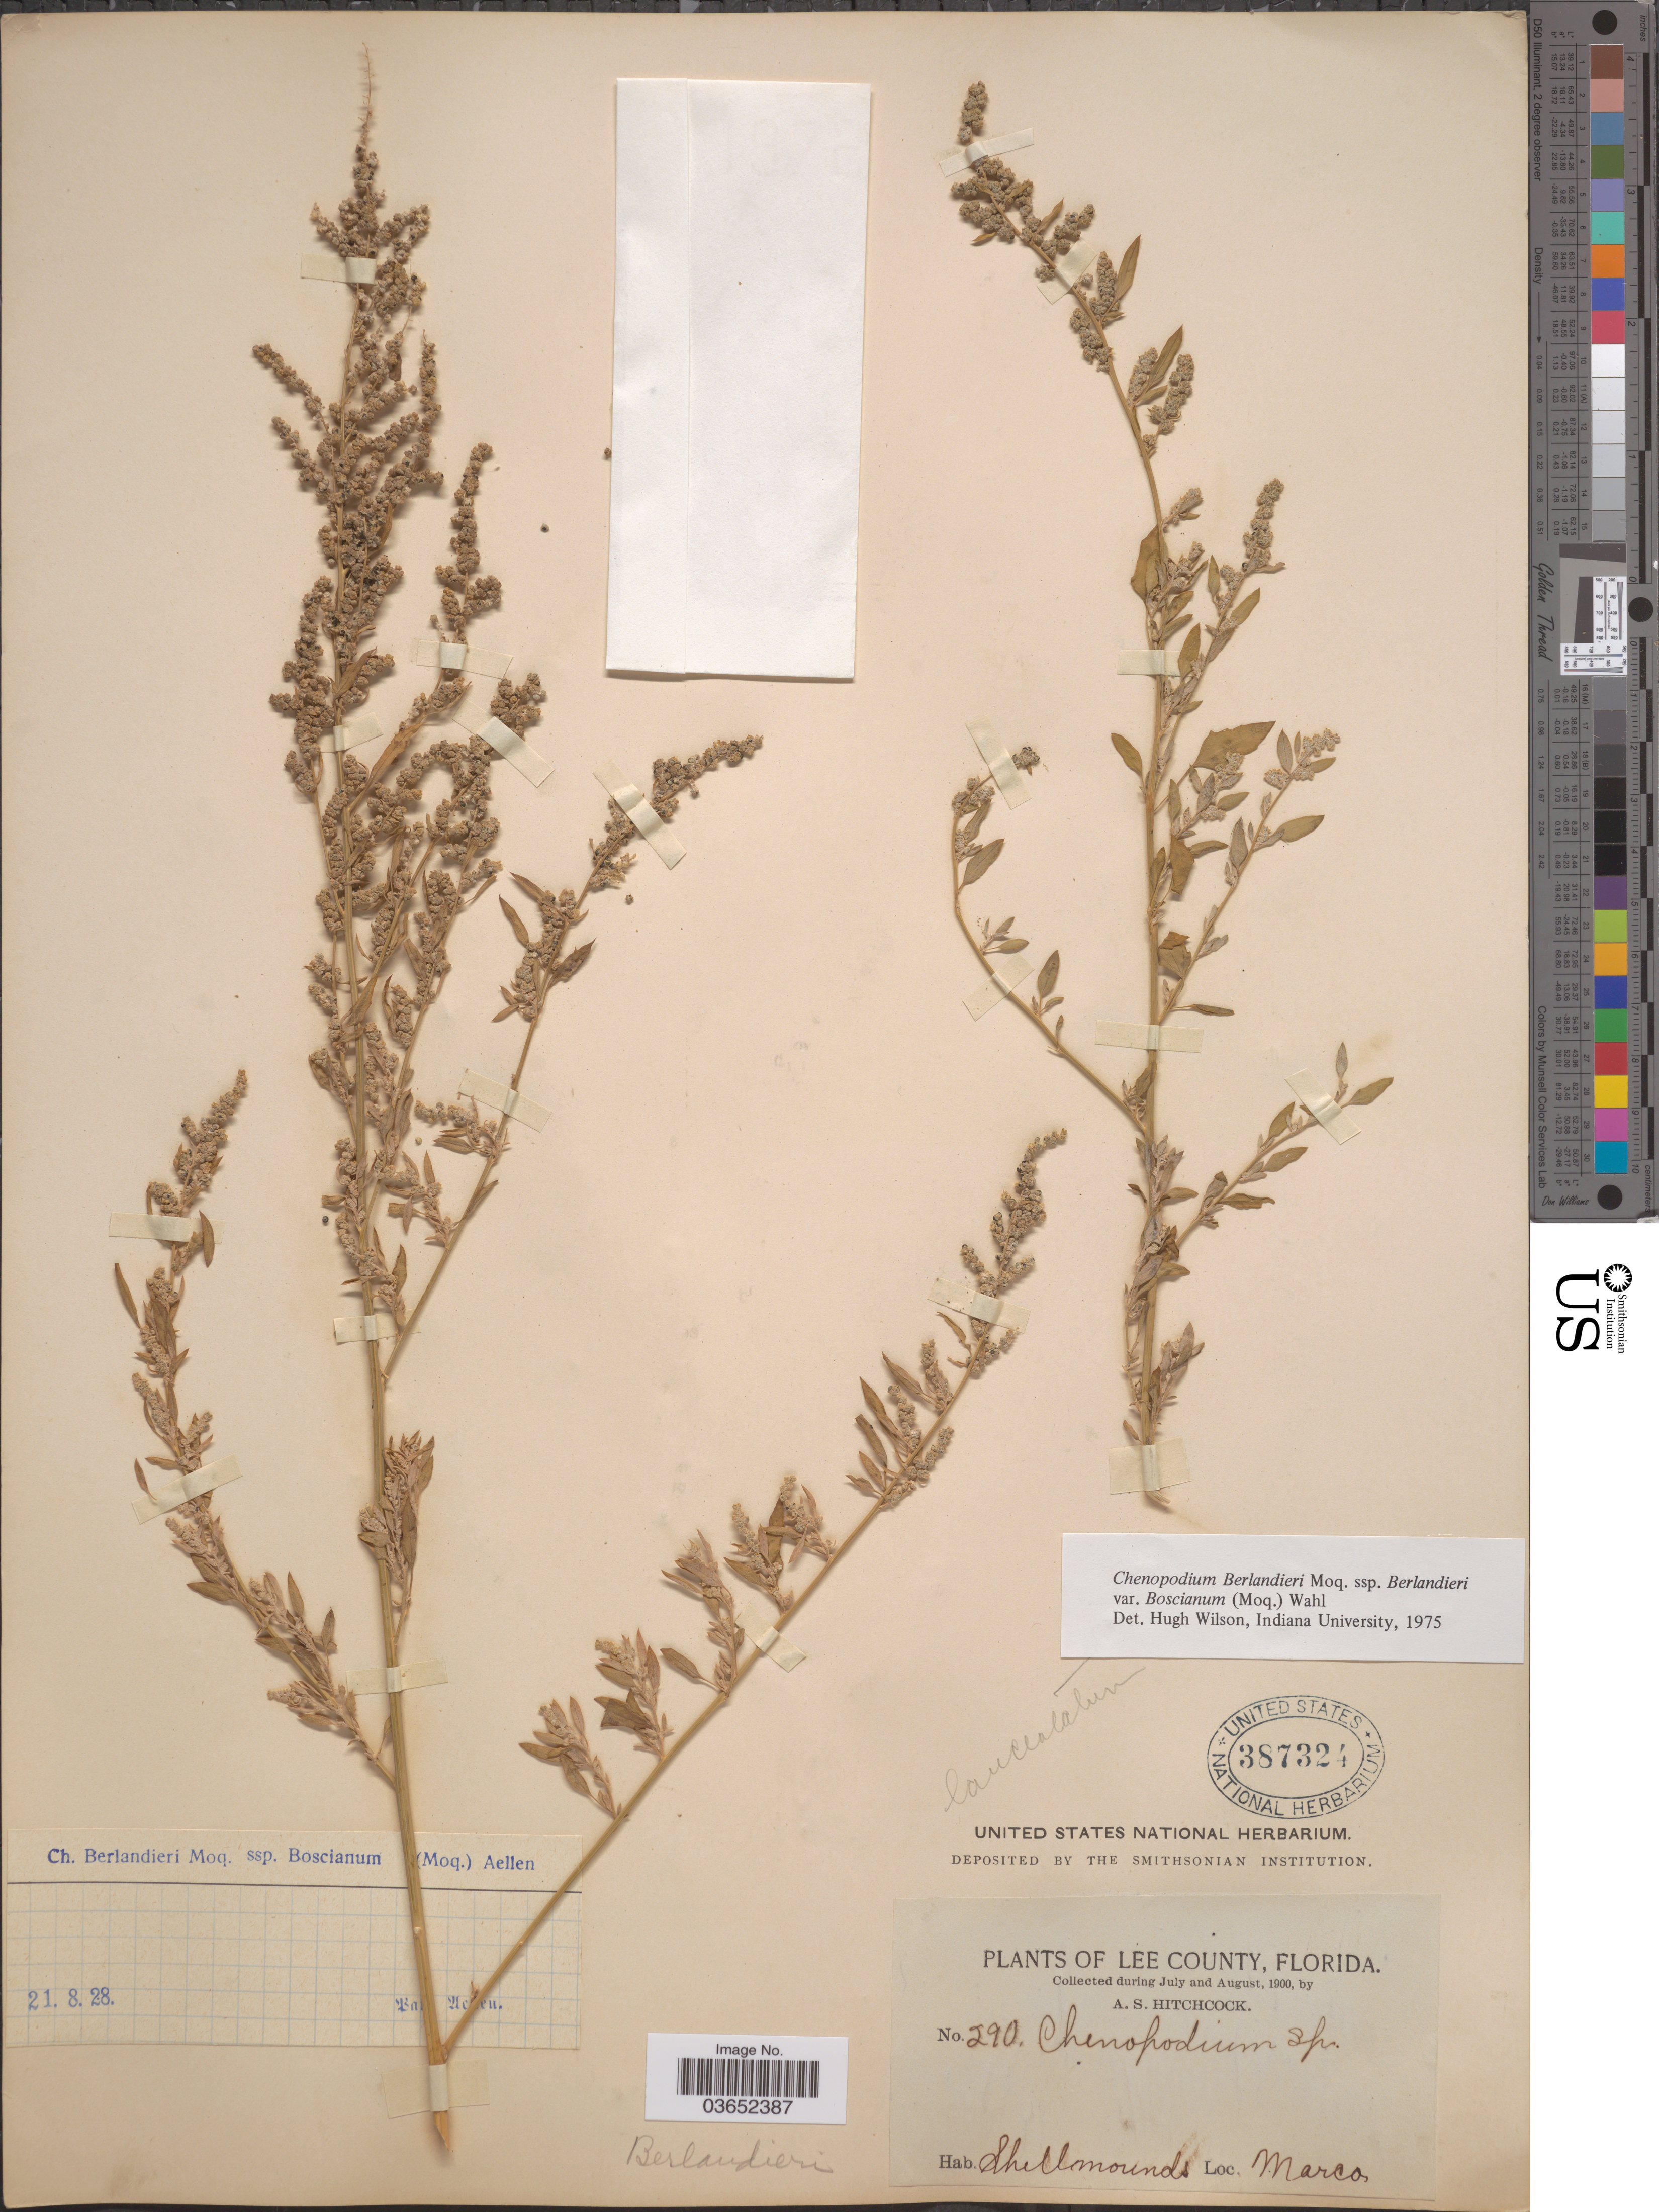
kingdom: Plantae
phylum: Tracheophyta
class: Magnoliopsida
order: Caryophyllales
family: Amaranthaceae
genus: Chenopodium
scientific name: Chenopodium berlandieri var. boscianum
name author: (Moq.) Wahl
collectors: A. S. Hitchcock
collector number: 290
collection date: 1900-07/1900-08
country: United States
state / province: Florida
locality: Lee County. Shellmounds, Marco.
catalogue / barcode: US 387324